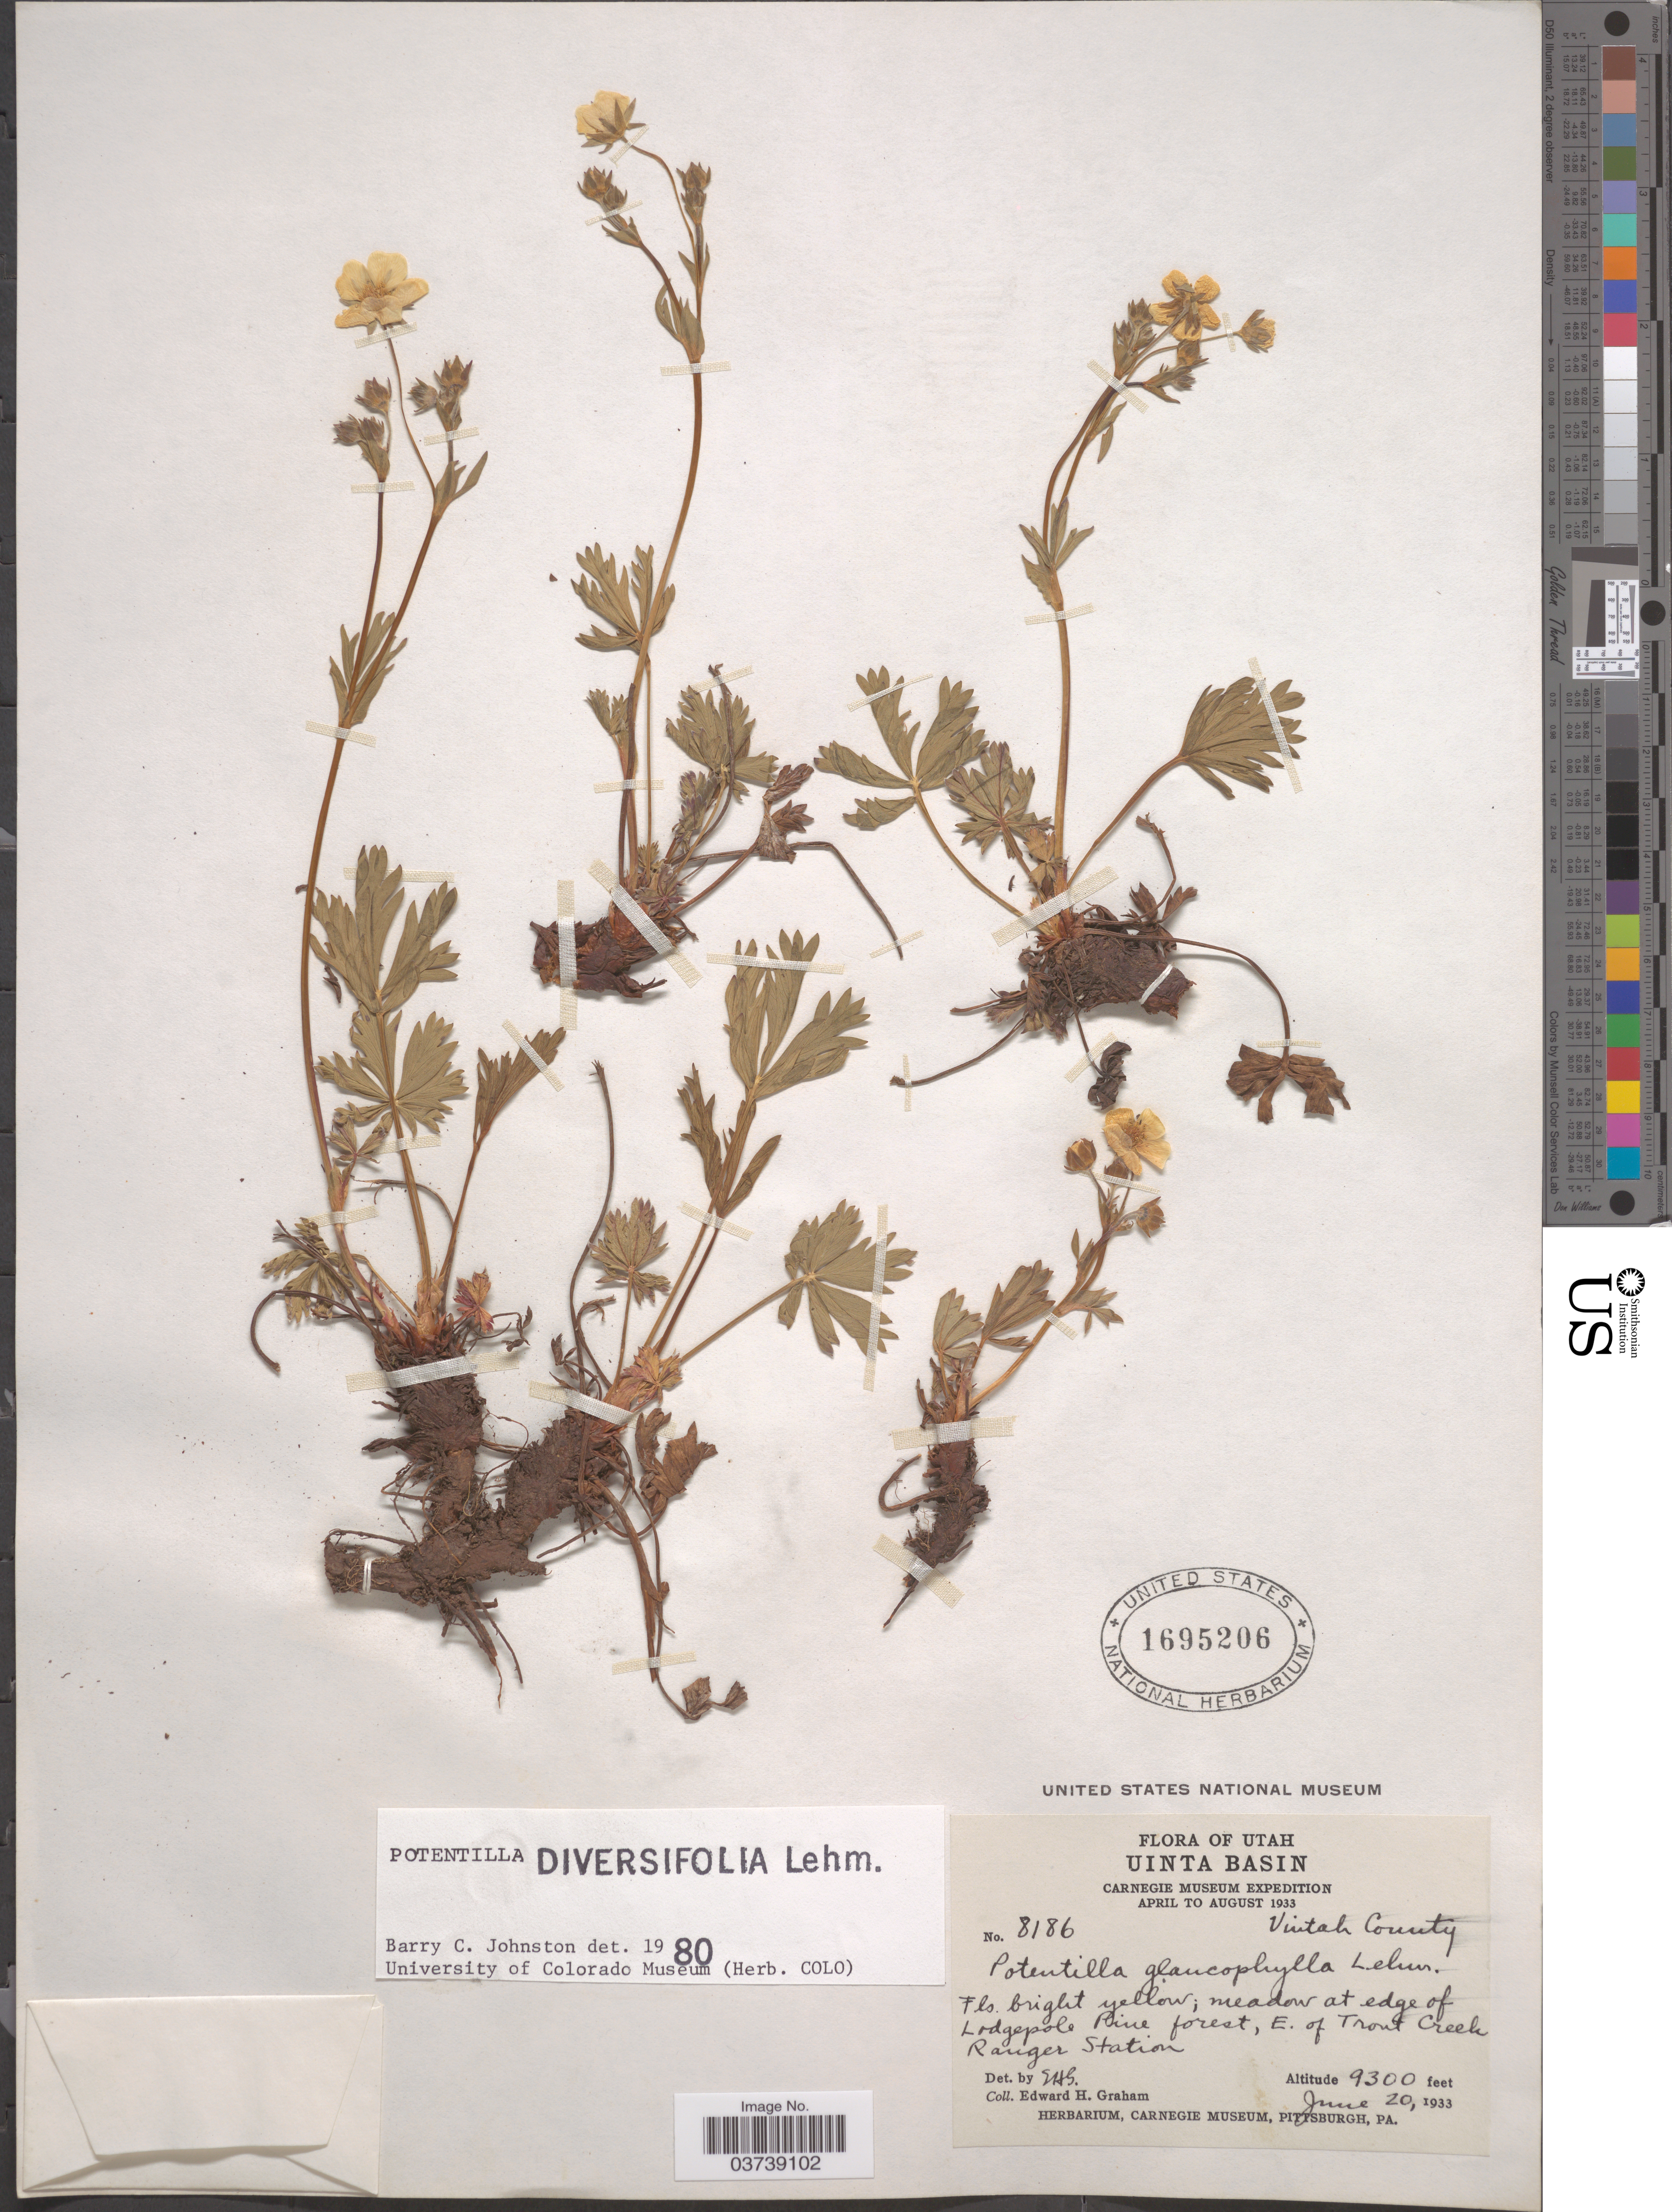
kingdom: Plantae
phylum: Tracheophyta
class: Magnoliopsida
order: Rosales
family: Rosaceae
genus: Potentilla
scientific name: Potentilla diversifolia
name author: Lehm.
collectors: E. H. Graham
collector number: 8186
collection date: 1933-06-20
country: United States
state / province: Utah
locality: Uinta Basin. Uinta County. At edge of Lodgepole Pine forest, E. of Trout Creek Ranger Station.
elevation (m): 2835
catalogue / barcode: US 1695206